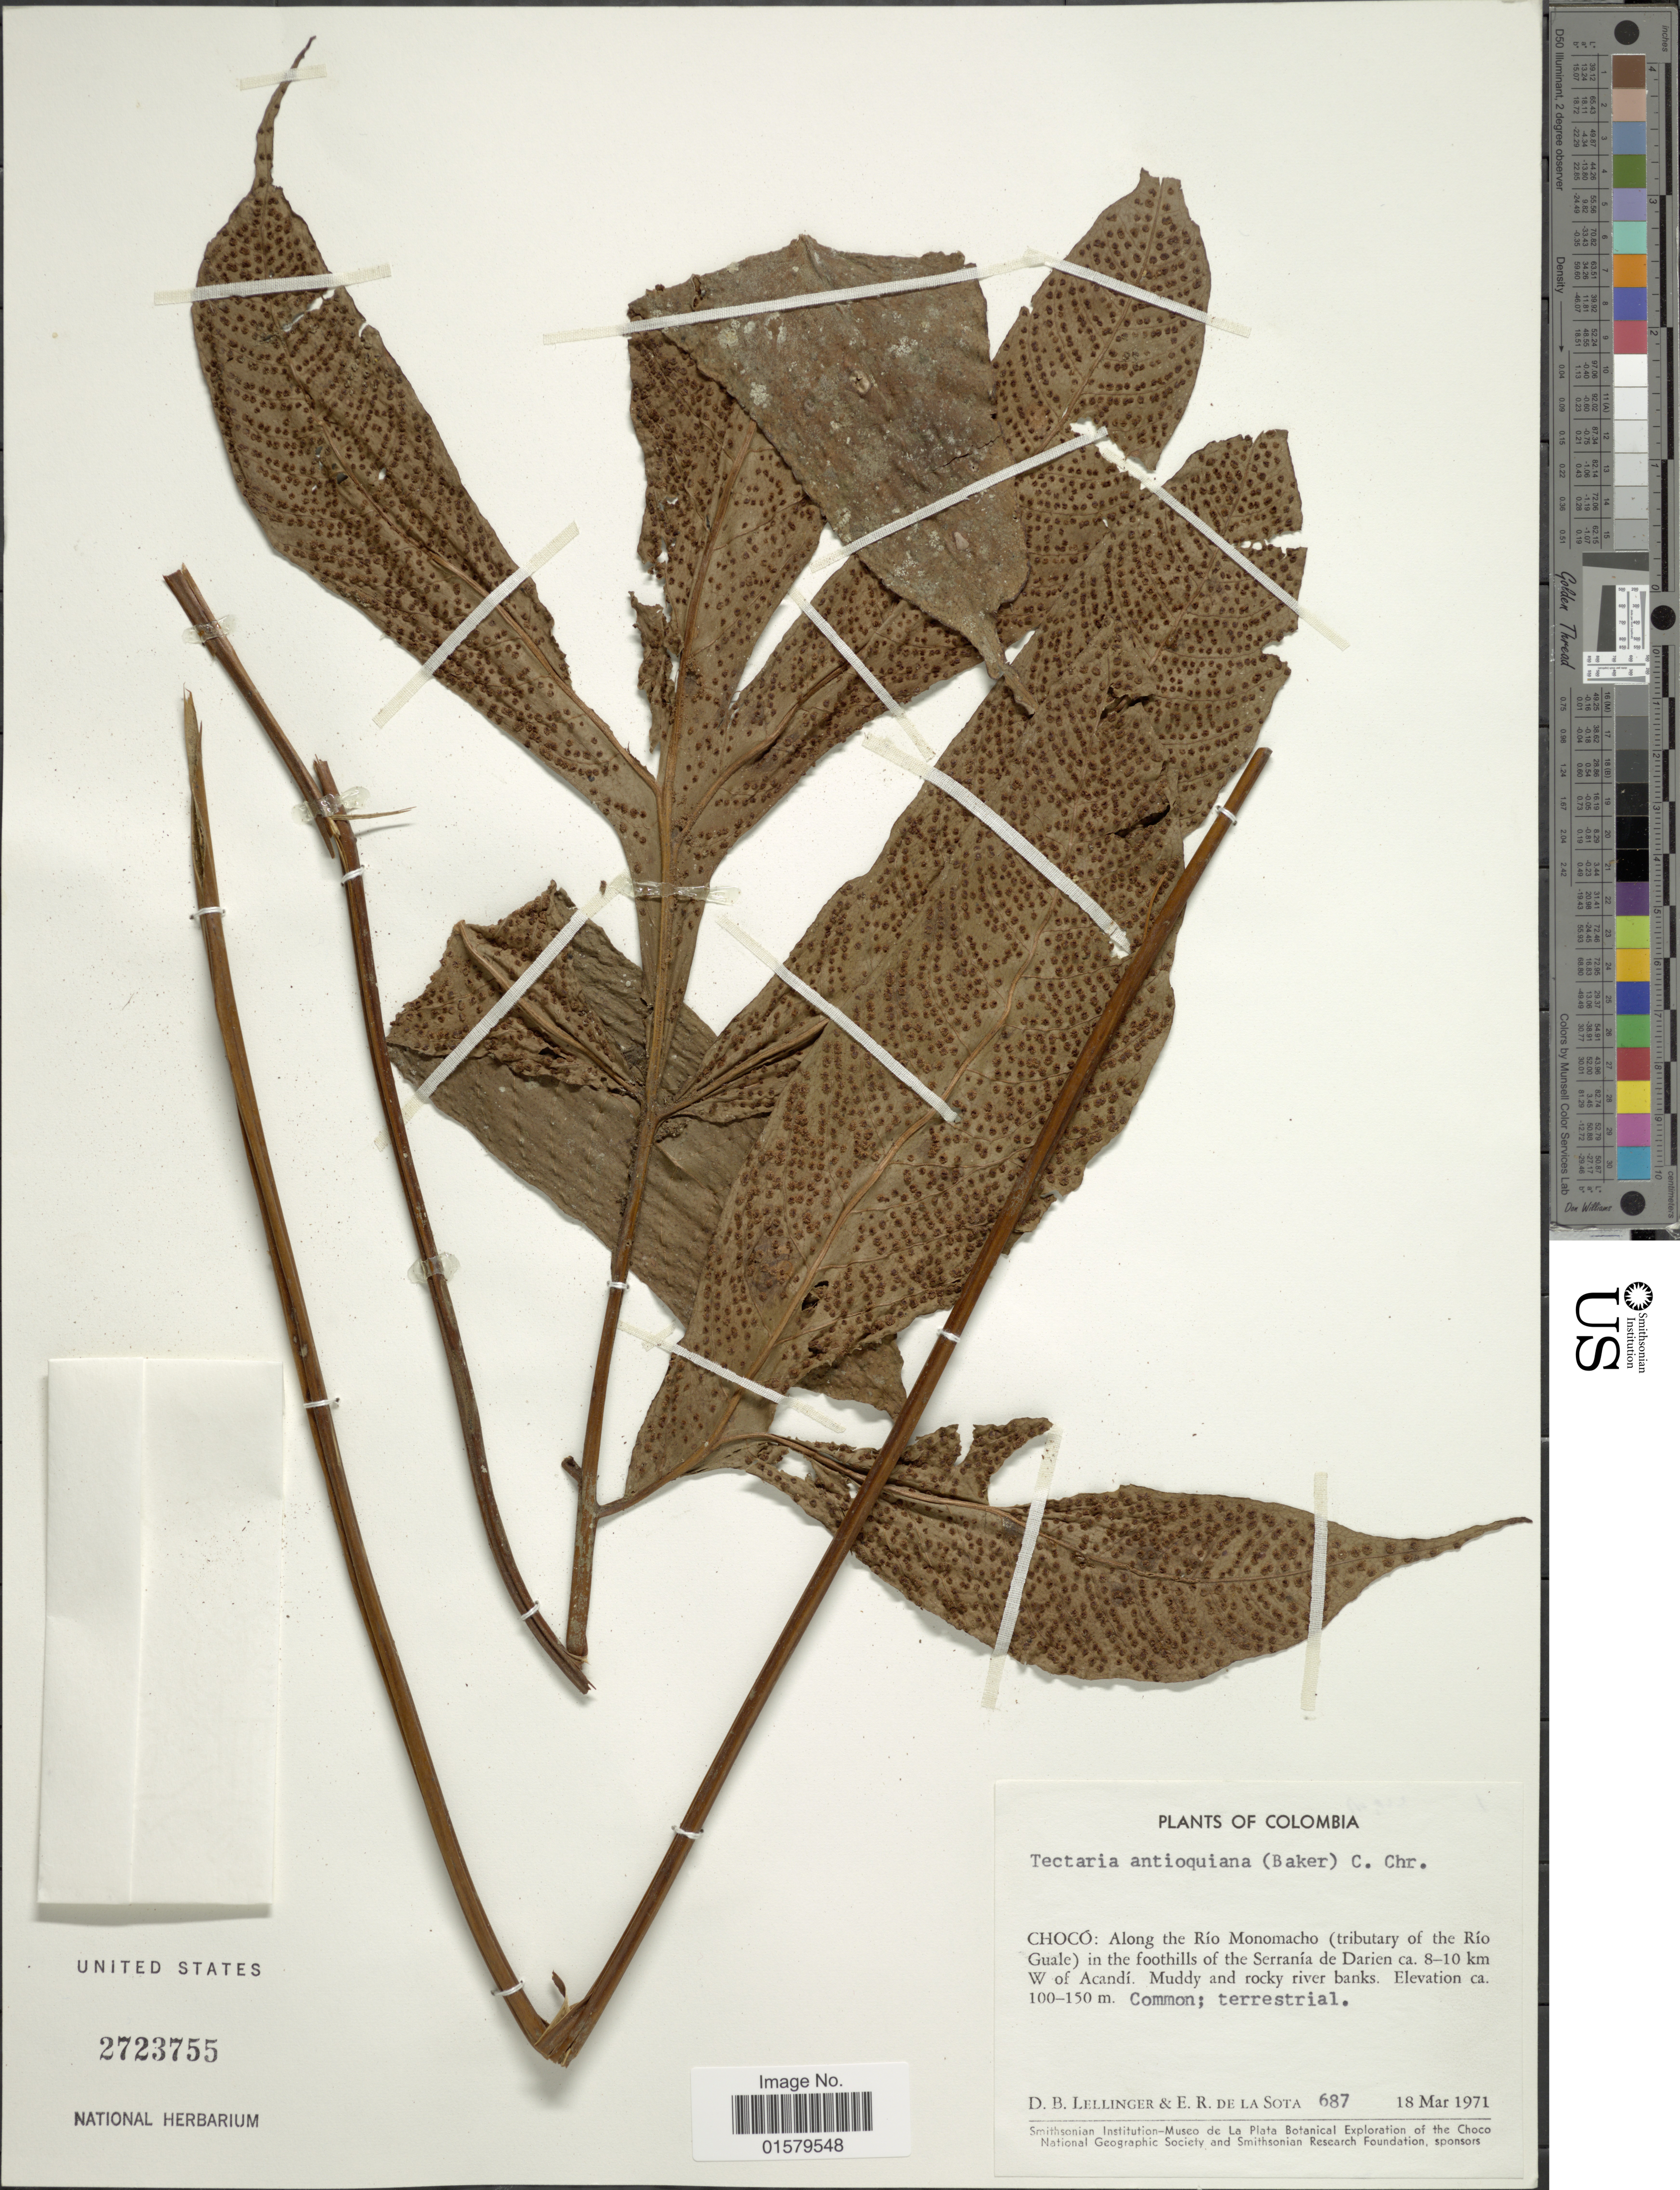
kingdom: Plantae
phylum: Tracheophyta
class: Polypodiopsida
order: Polypodiales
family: Tectariaceae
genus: Tectaria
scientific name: Tectaria antioquiana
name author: (Baker) C. Chr.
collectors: D. B. Lellinger & E. R. de la Sota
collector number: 687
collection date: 1971-03-18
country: Colombia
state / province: Chocó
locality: Along the Rio Monomacho (tributary of the Rio Guale) in the foothills of the Serrania de Darien ca. 8-10 km W of Acandi. Muddy and rocky river banks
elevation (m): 100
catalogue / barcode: US 2723755